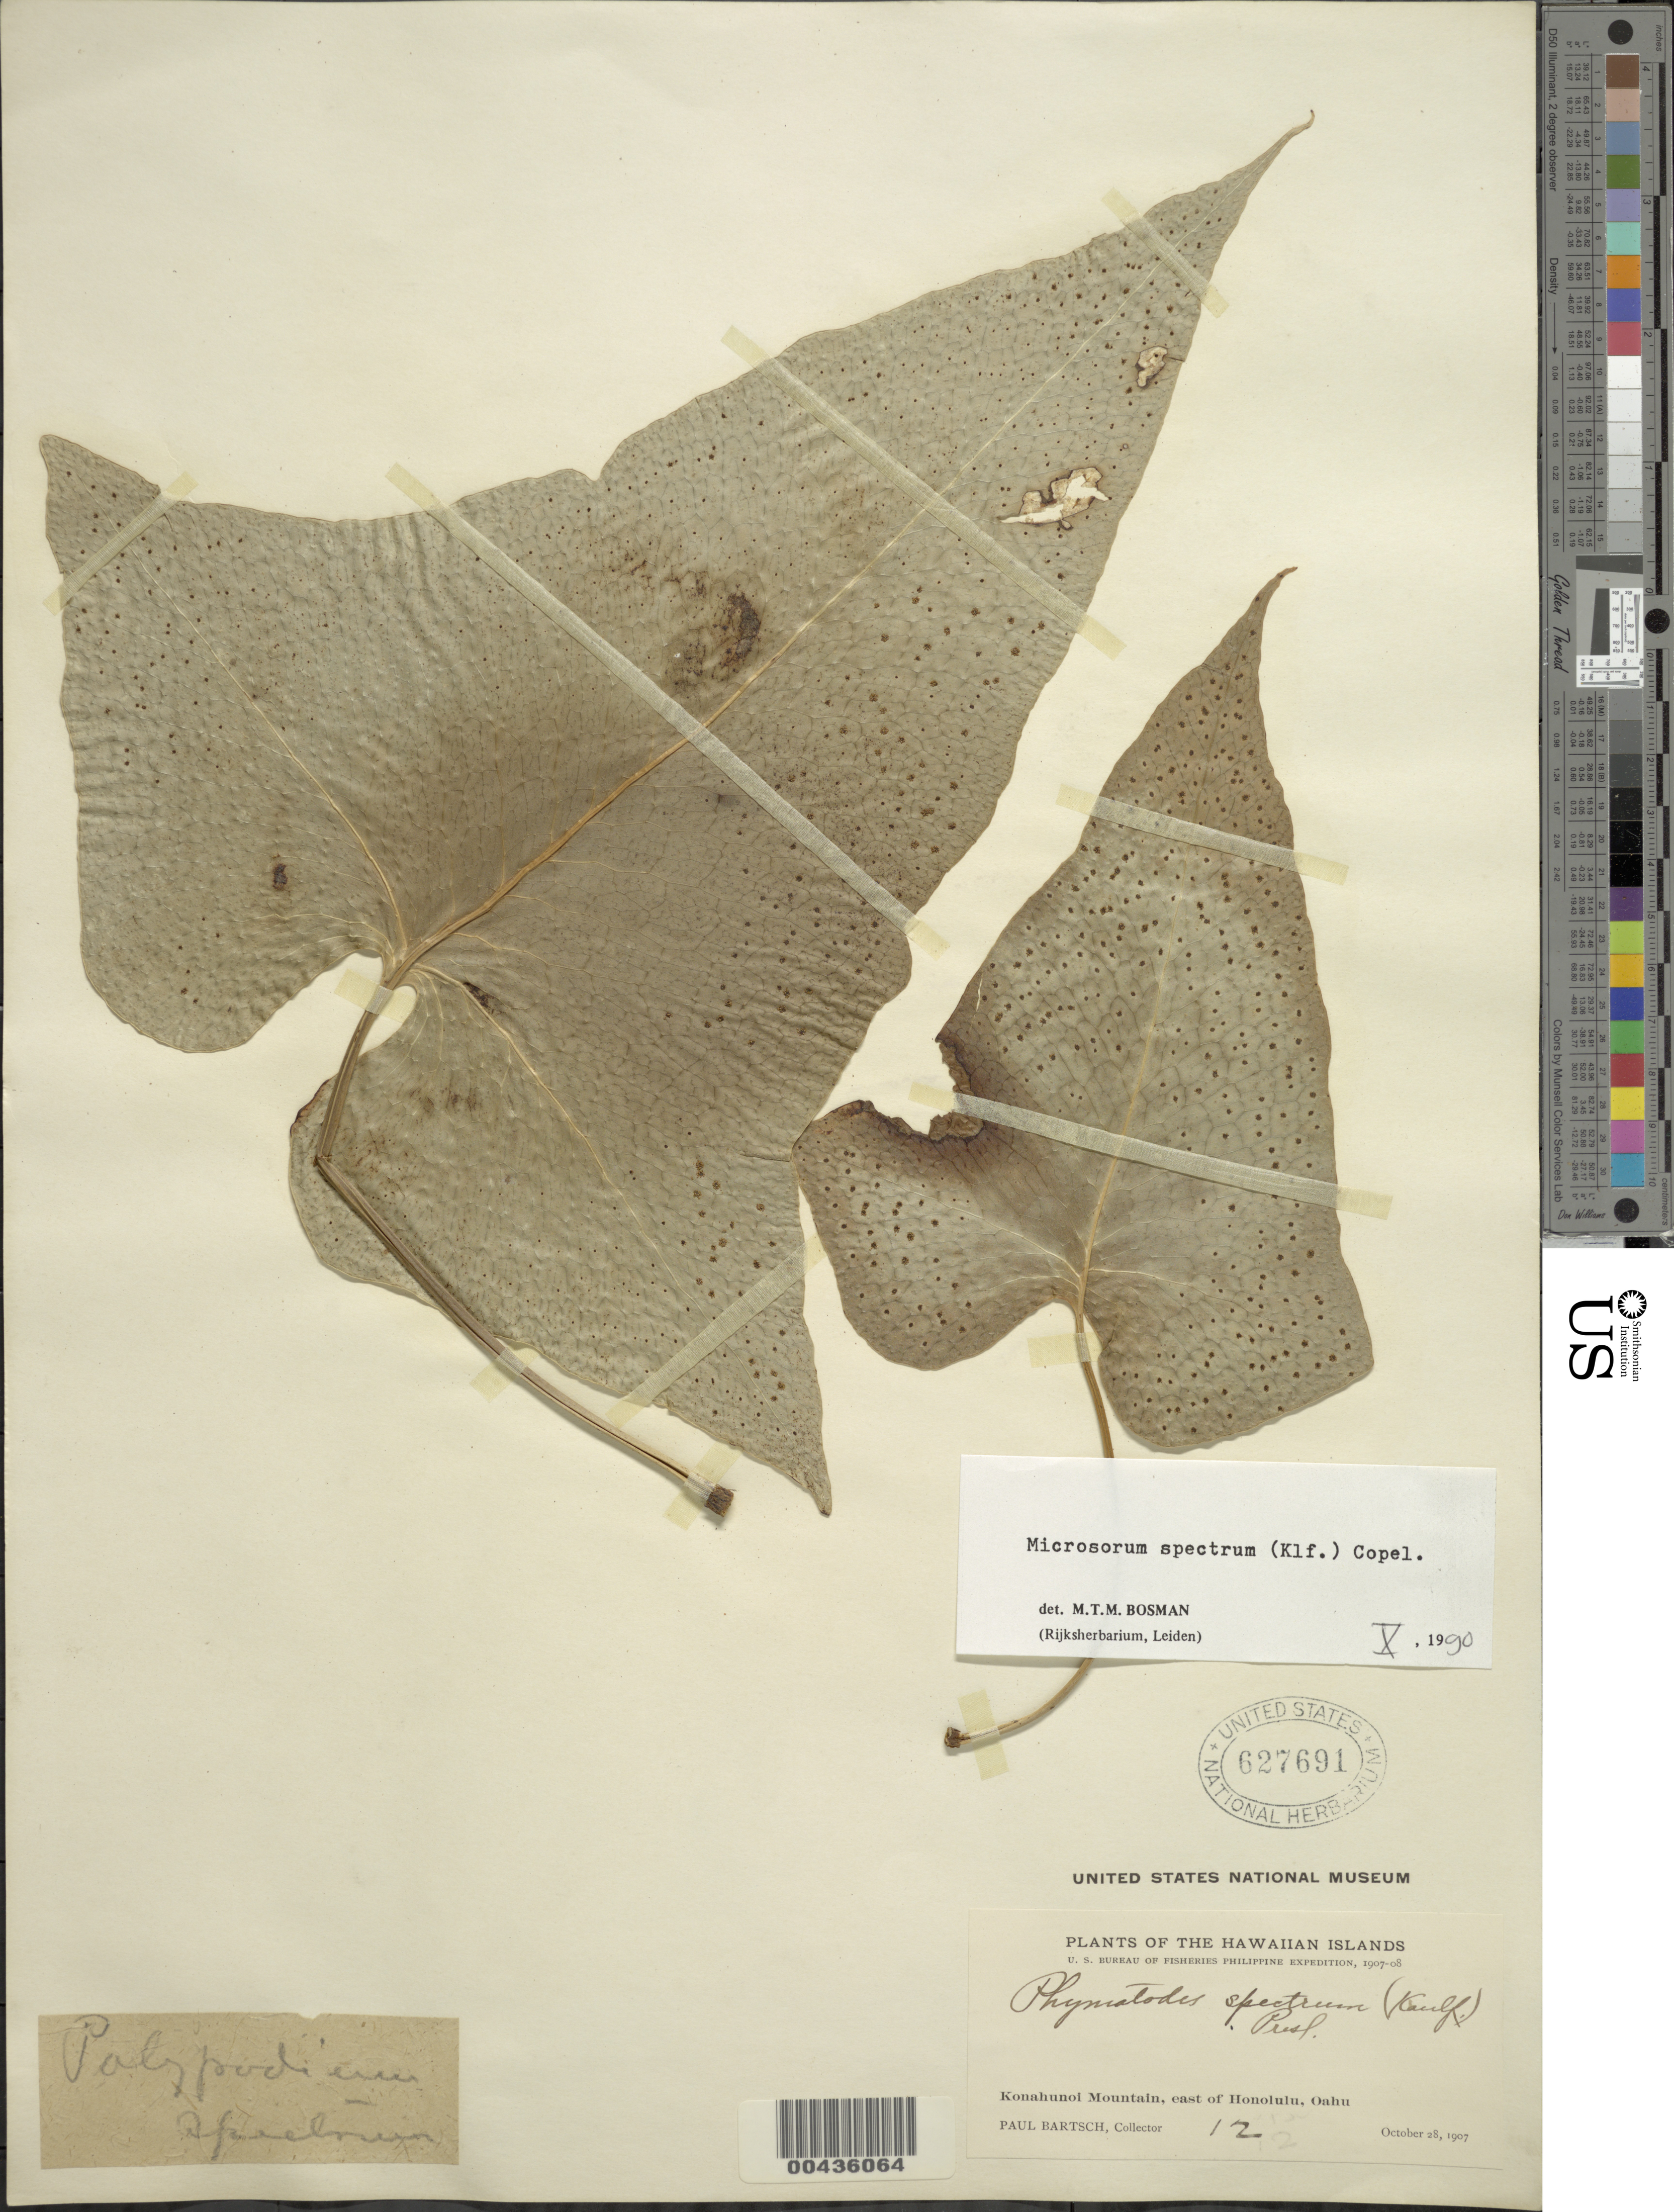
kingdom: Plantae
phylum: Tracheophyta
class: Polypodiopsida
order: Polypodiales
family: Polypodiaceae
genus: Microsorum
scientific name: Microsorum spectrum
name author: (Kaulf.) Copel.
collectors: P. Bartsch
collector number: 12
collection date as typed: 28 Oct 1907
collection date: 1907-10-28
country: United States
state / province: Hawaii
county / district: Honolulu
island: Oahu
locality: Konahunoi Mt., E of Honolulu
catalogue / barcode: US 627691